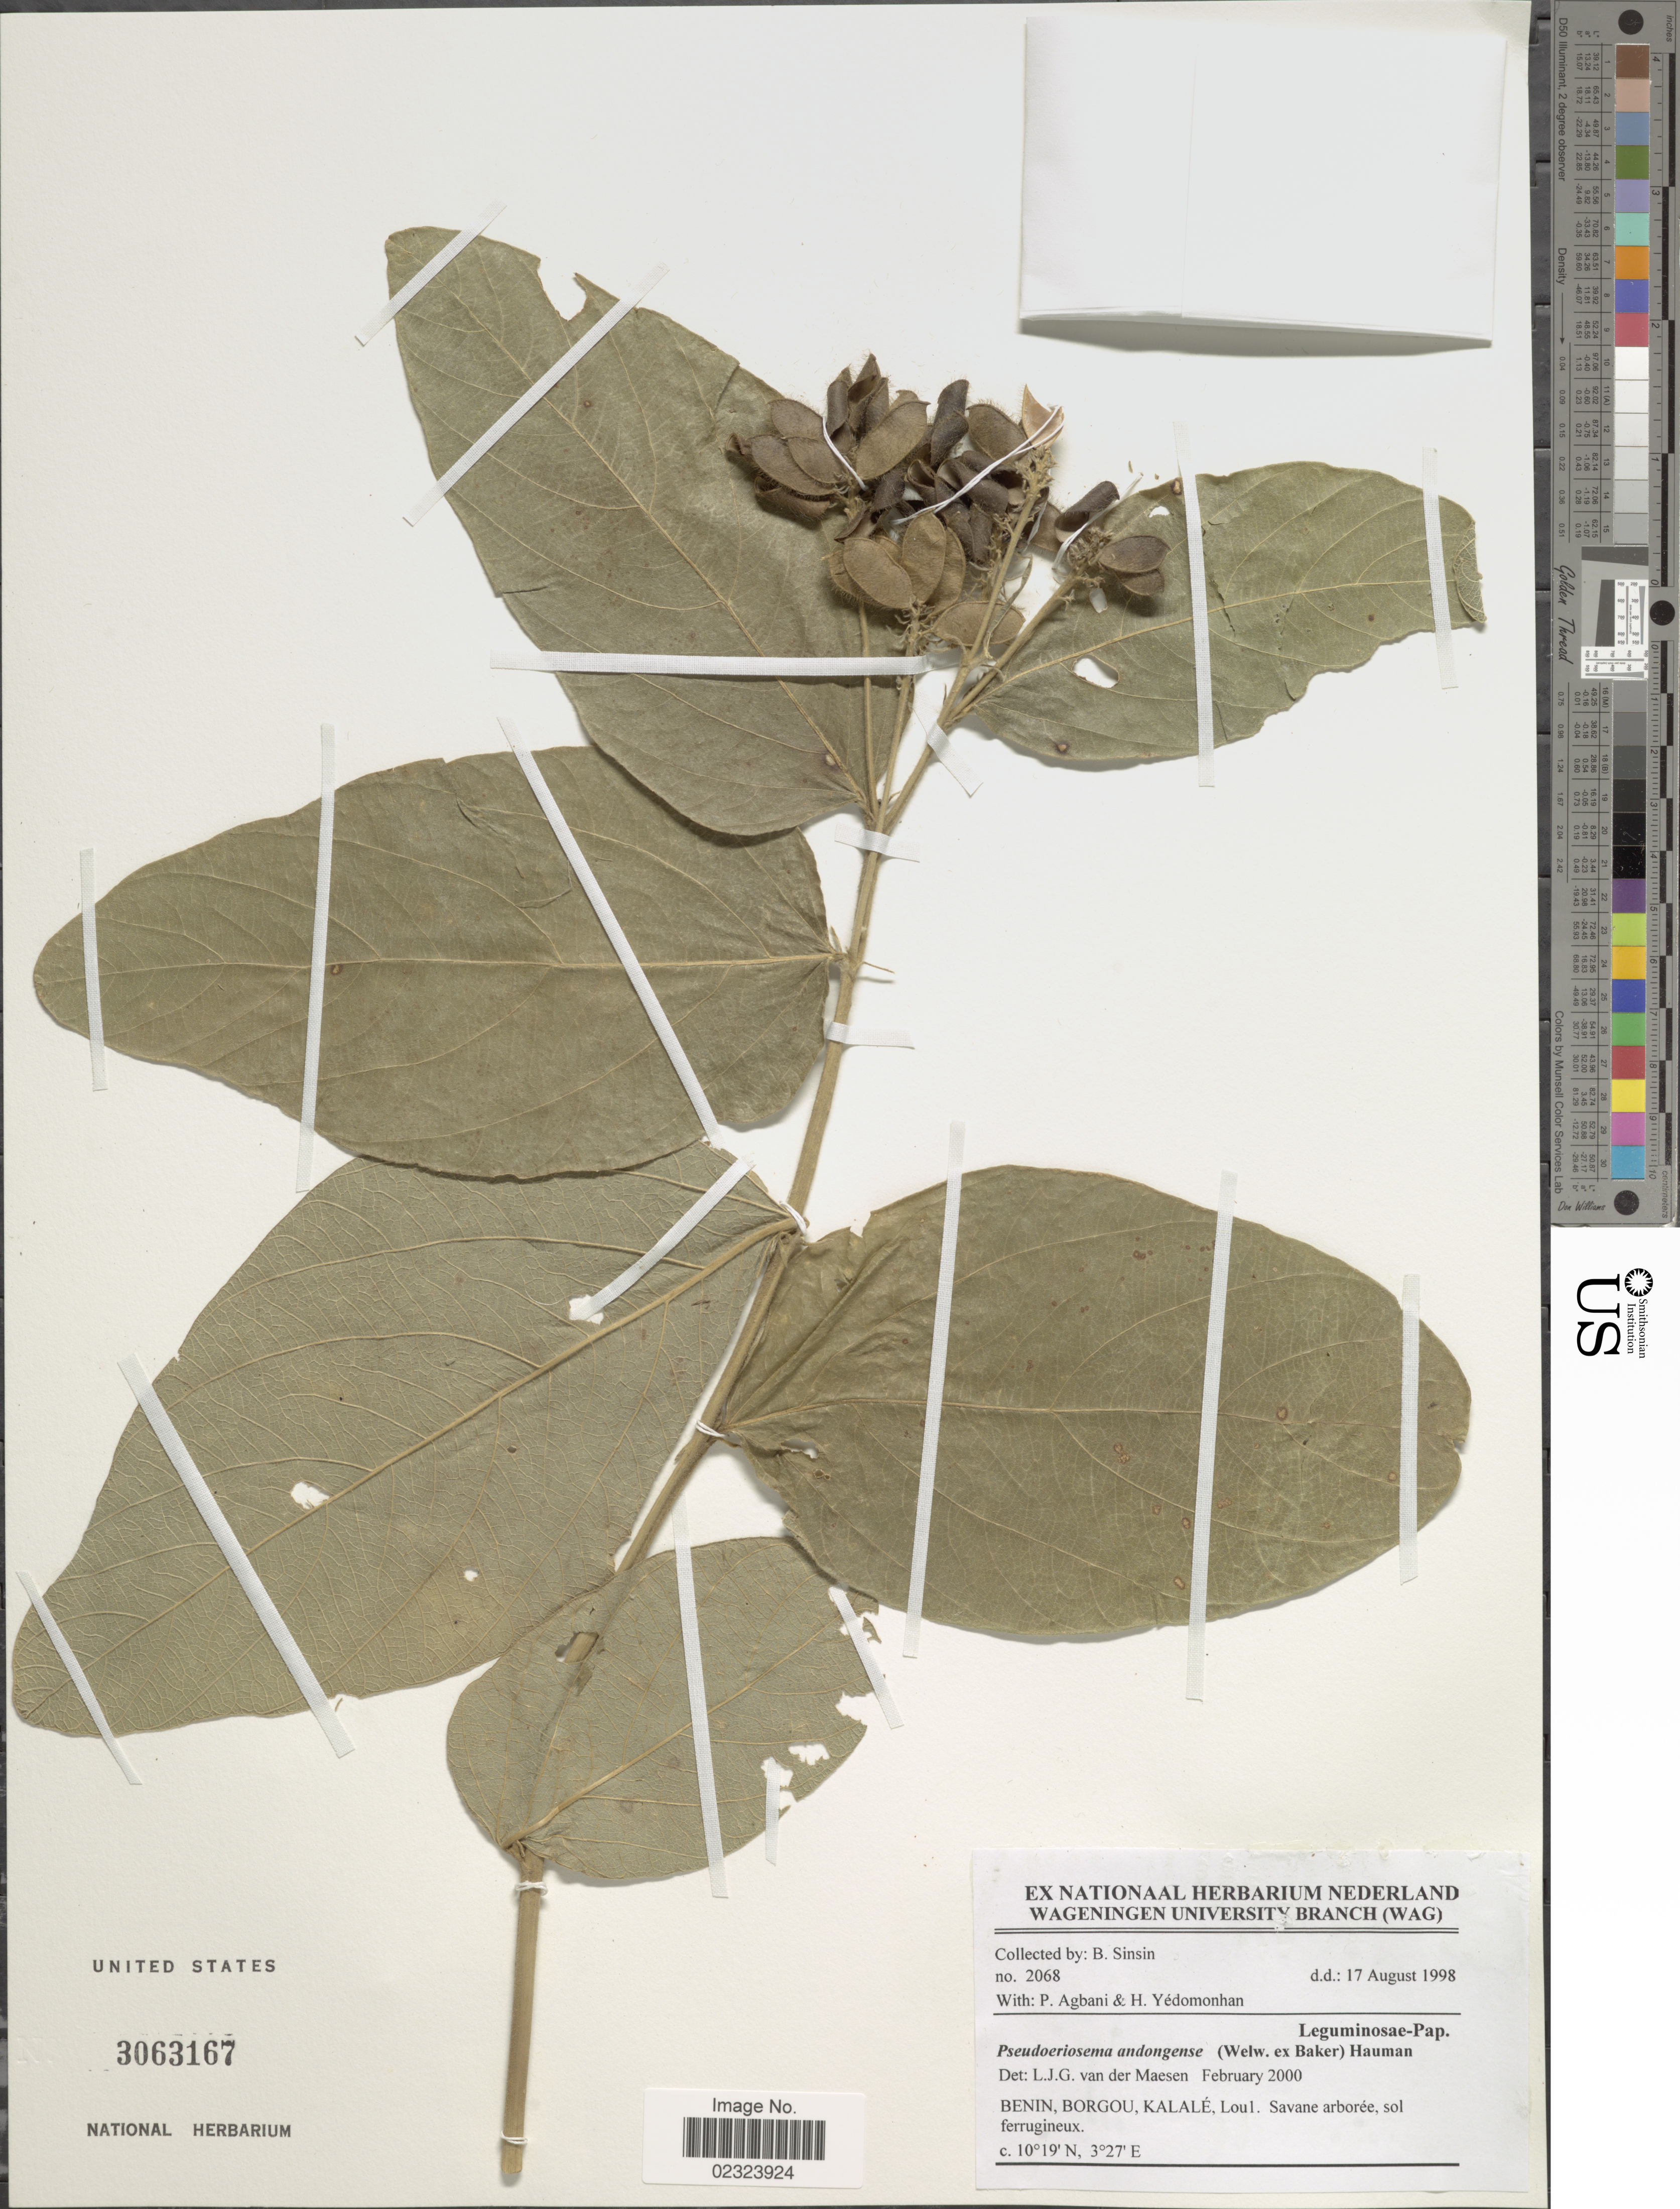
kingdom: Plantae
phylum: Tracheophyta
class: Magnoliopsida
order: Fabales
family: Fabaceae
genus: Pseudoeriosema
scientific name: Pseudoeriosema andongense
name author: (Welw. ex Baker) Hauman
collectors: B. Sinsin, P. Agbani & H. Yedomonhan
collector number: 2068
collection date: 1998-08-17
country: Benin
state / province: Borgou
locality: Kalalé, Loul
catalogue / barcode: US 3063167